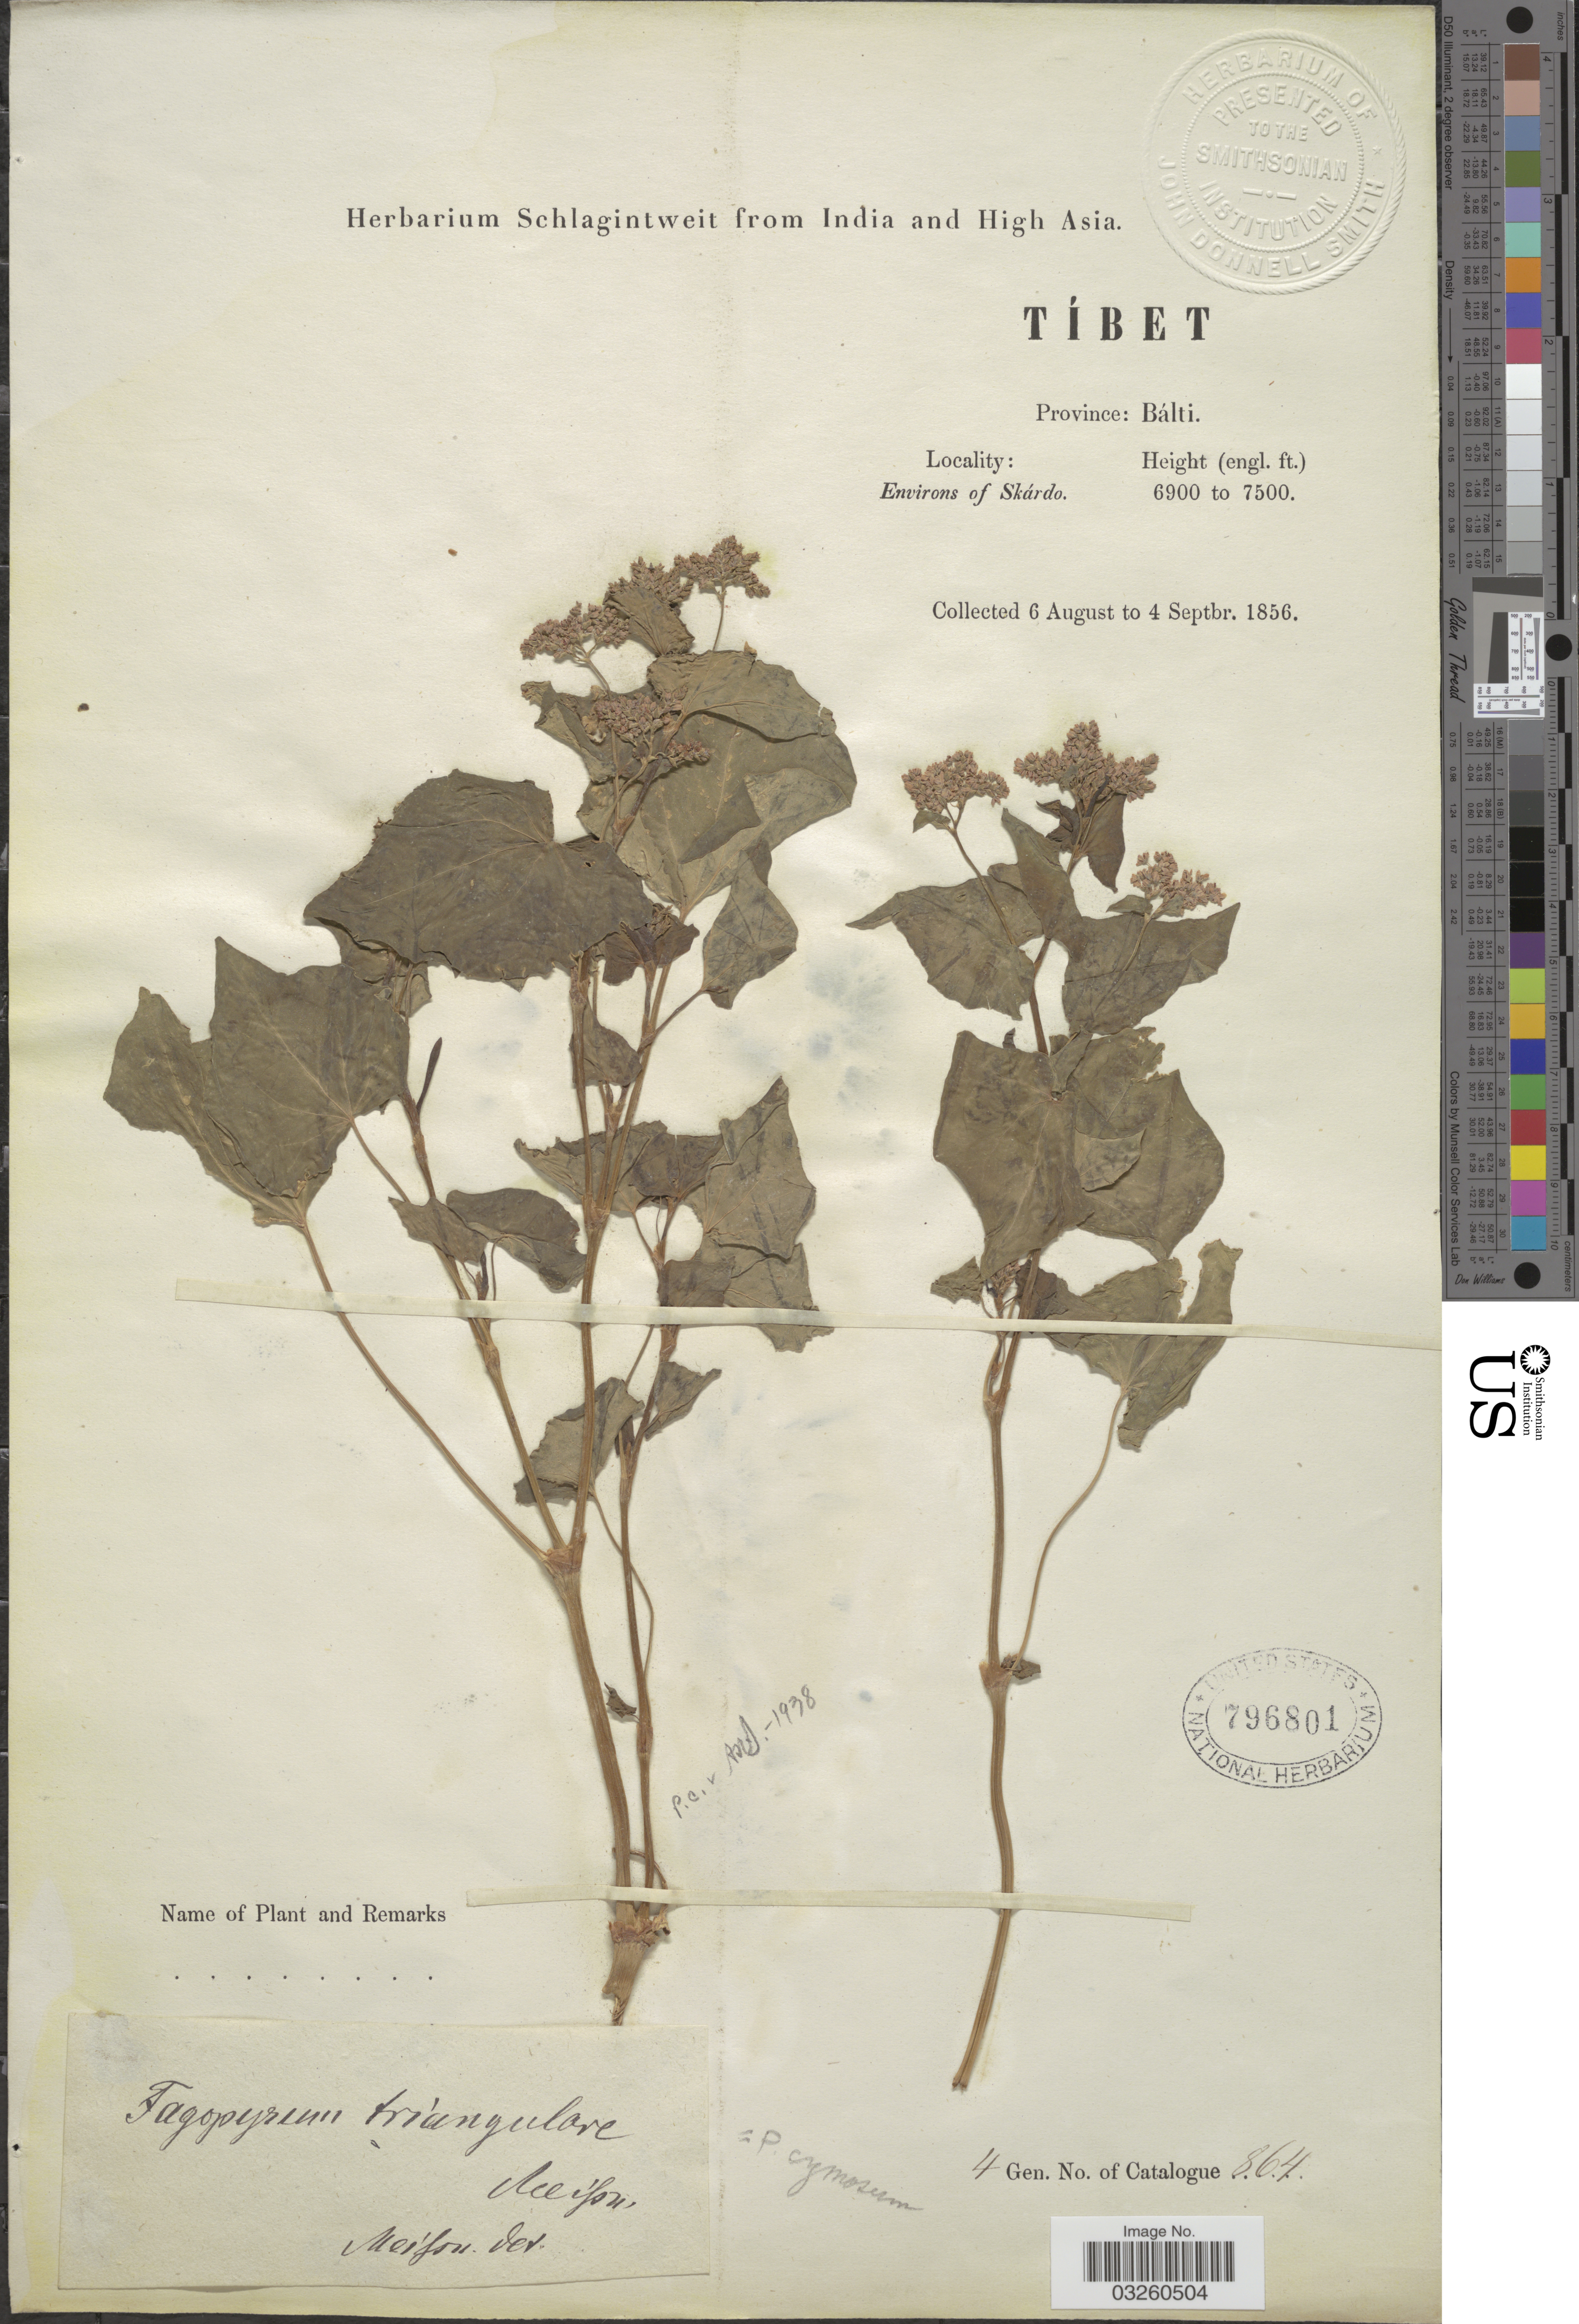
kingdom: Plantae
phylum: Tracheophyta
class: Magnoliopsida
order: Caryophyllales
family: Polygonaceae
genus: Fagopyrum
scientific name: Fagopyrum cymosum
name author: (Trevir.) Meisn.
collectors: ex herb. Schlagintweit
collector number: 864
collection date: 1856-08-06/1856-09-04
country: China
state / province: Xizang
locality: Tíbet. Province: Bálti. Environs of Skárdo.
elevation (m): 2103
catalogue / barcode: US 796801